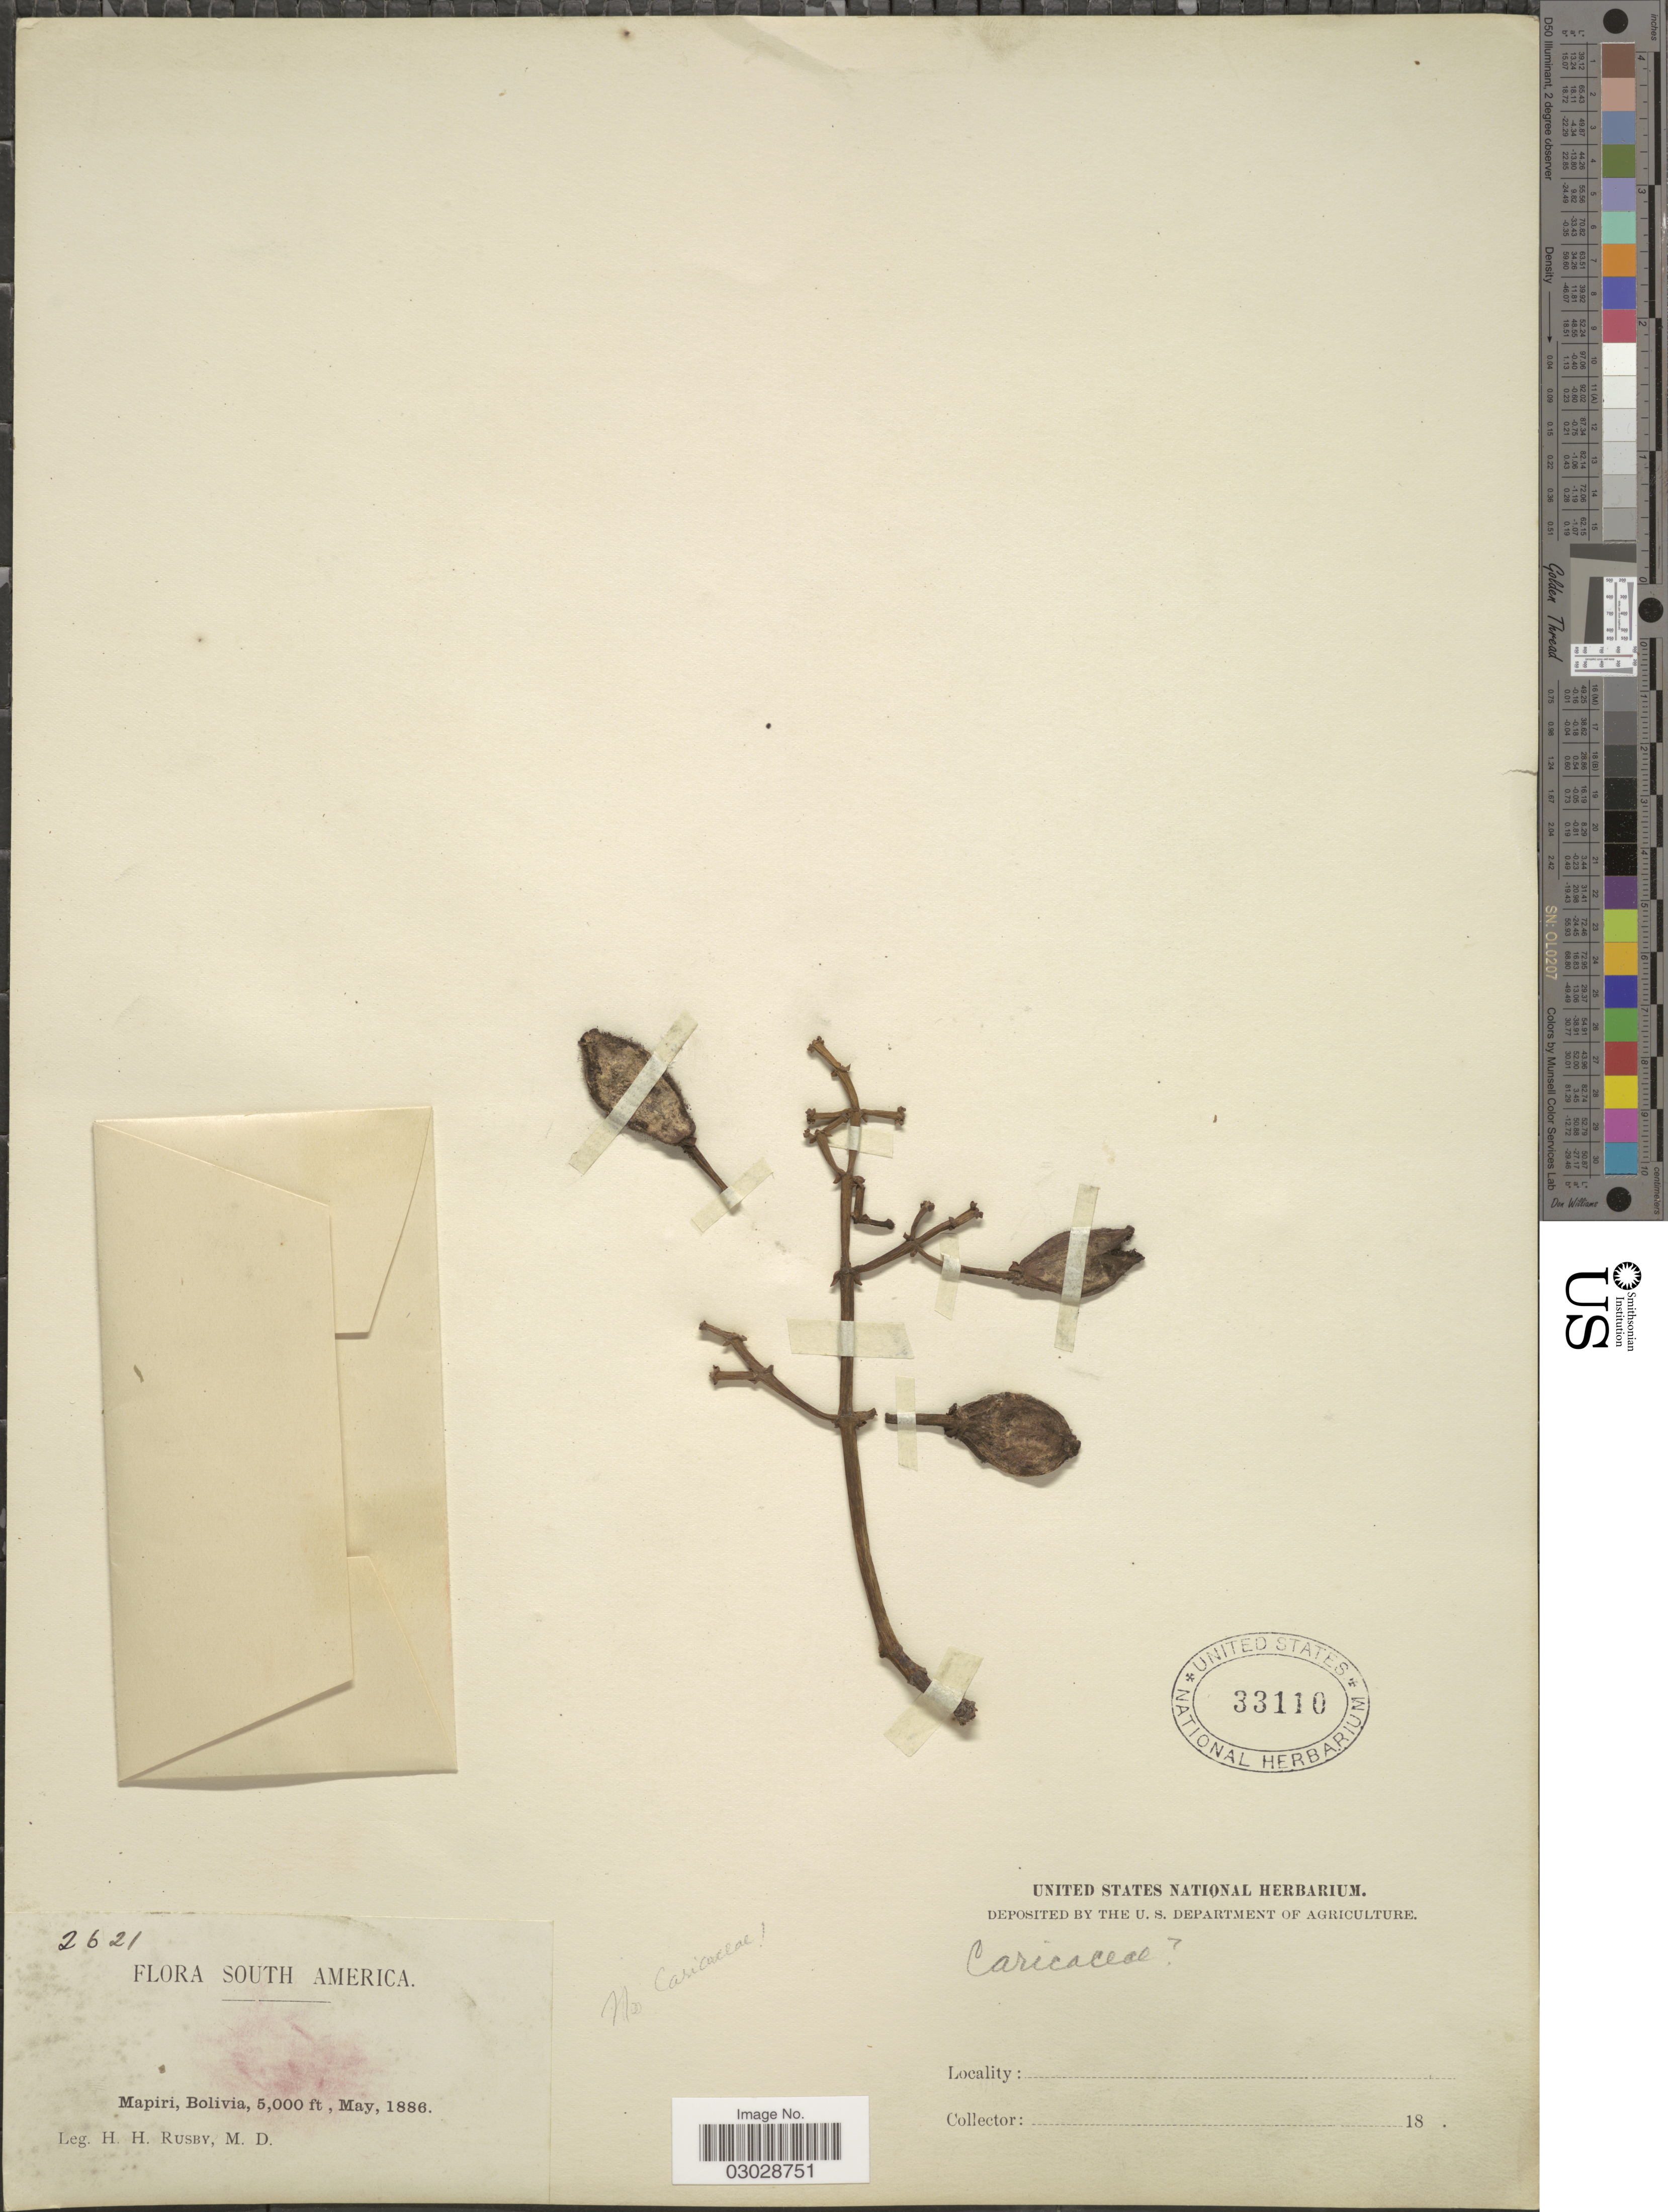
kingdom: Plantae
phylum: Tracheophyta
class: Magnoliopsida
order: Brassicales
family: Caricaceae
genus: Carica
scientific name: Carica sp.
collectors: H. H. Rusby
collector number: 2621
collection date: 1886-05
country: Bolivia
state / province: La Páz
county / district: Larecaja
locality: Mapiri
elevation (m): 1524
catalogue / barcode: US 33110